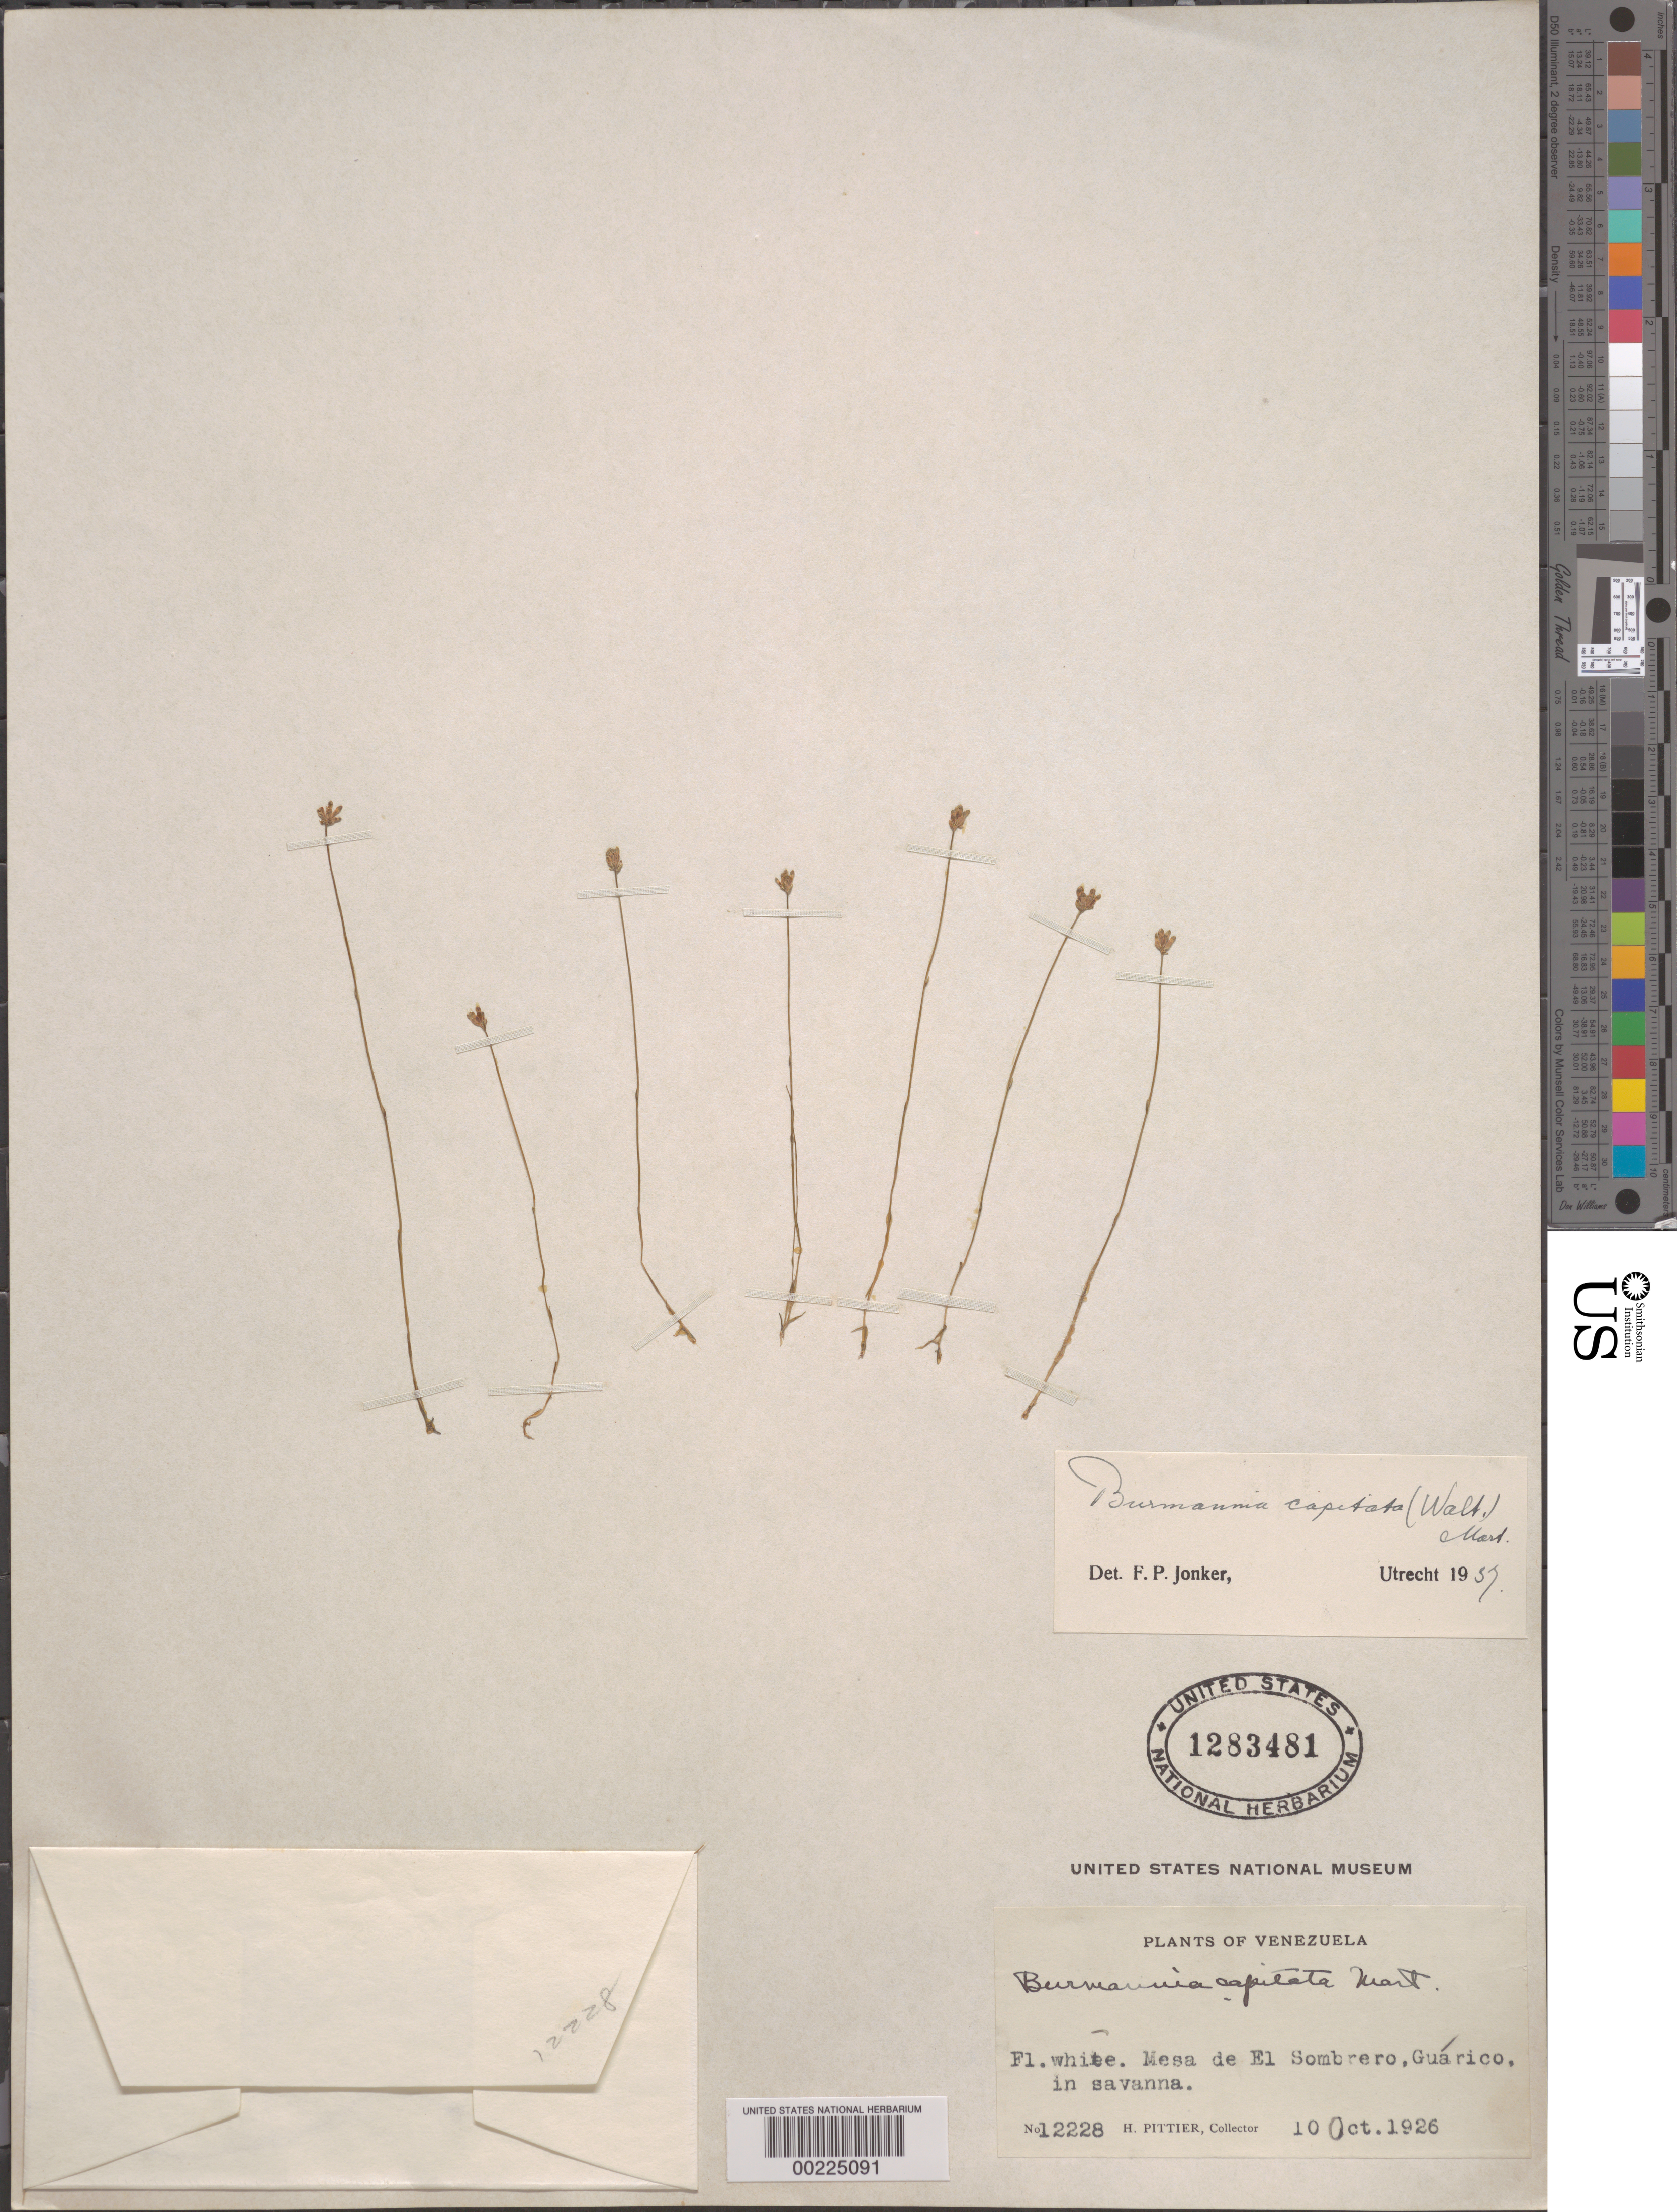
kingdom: Plantae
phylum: Tracheophyta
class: Liliopsida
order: Dioscoreales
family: Burmanniaceae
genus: Burmannia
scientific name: Burmannia capitata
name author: (Walter ex J.F. Gmel.) Mart.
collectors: H. F. Pittier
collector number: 12228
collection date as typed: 10 Oct 1926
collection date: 1926-10-10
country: Venezuela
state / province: Guárico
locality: Mesa de el sombrero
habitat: Savanna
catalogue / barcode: US 1283481